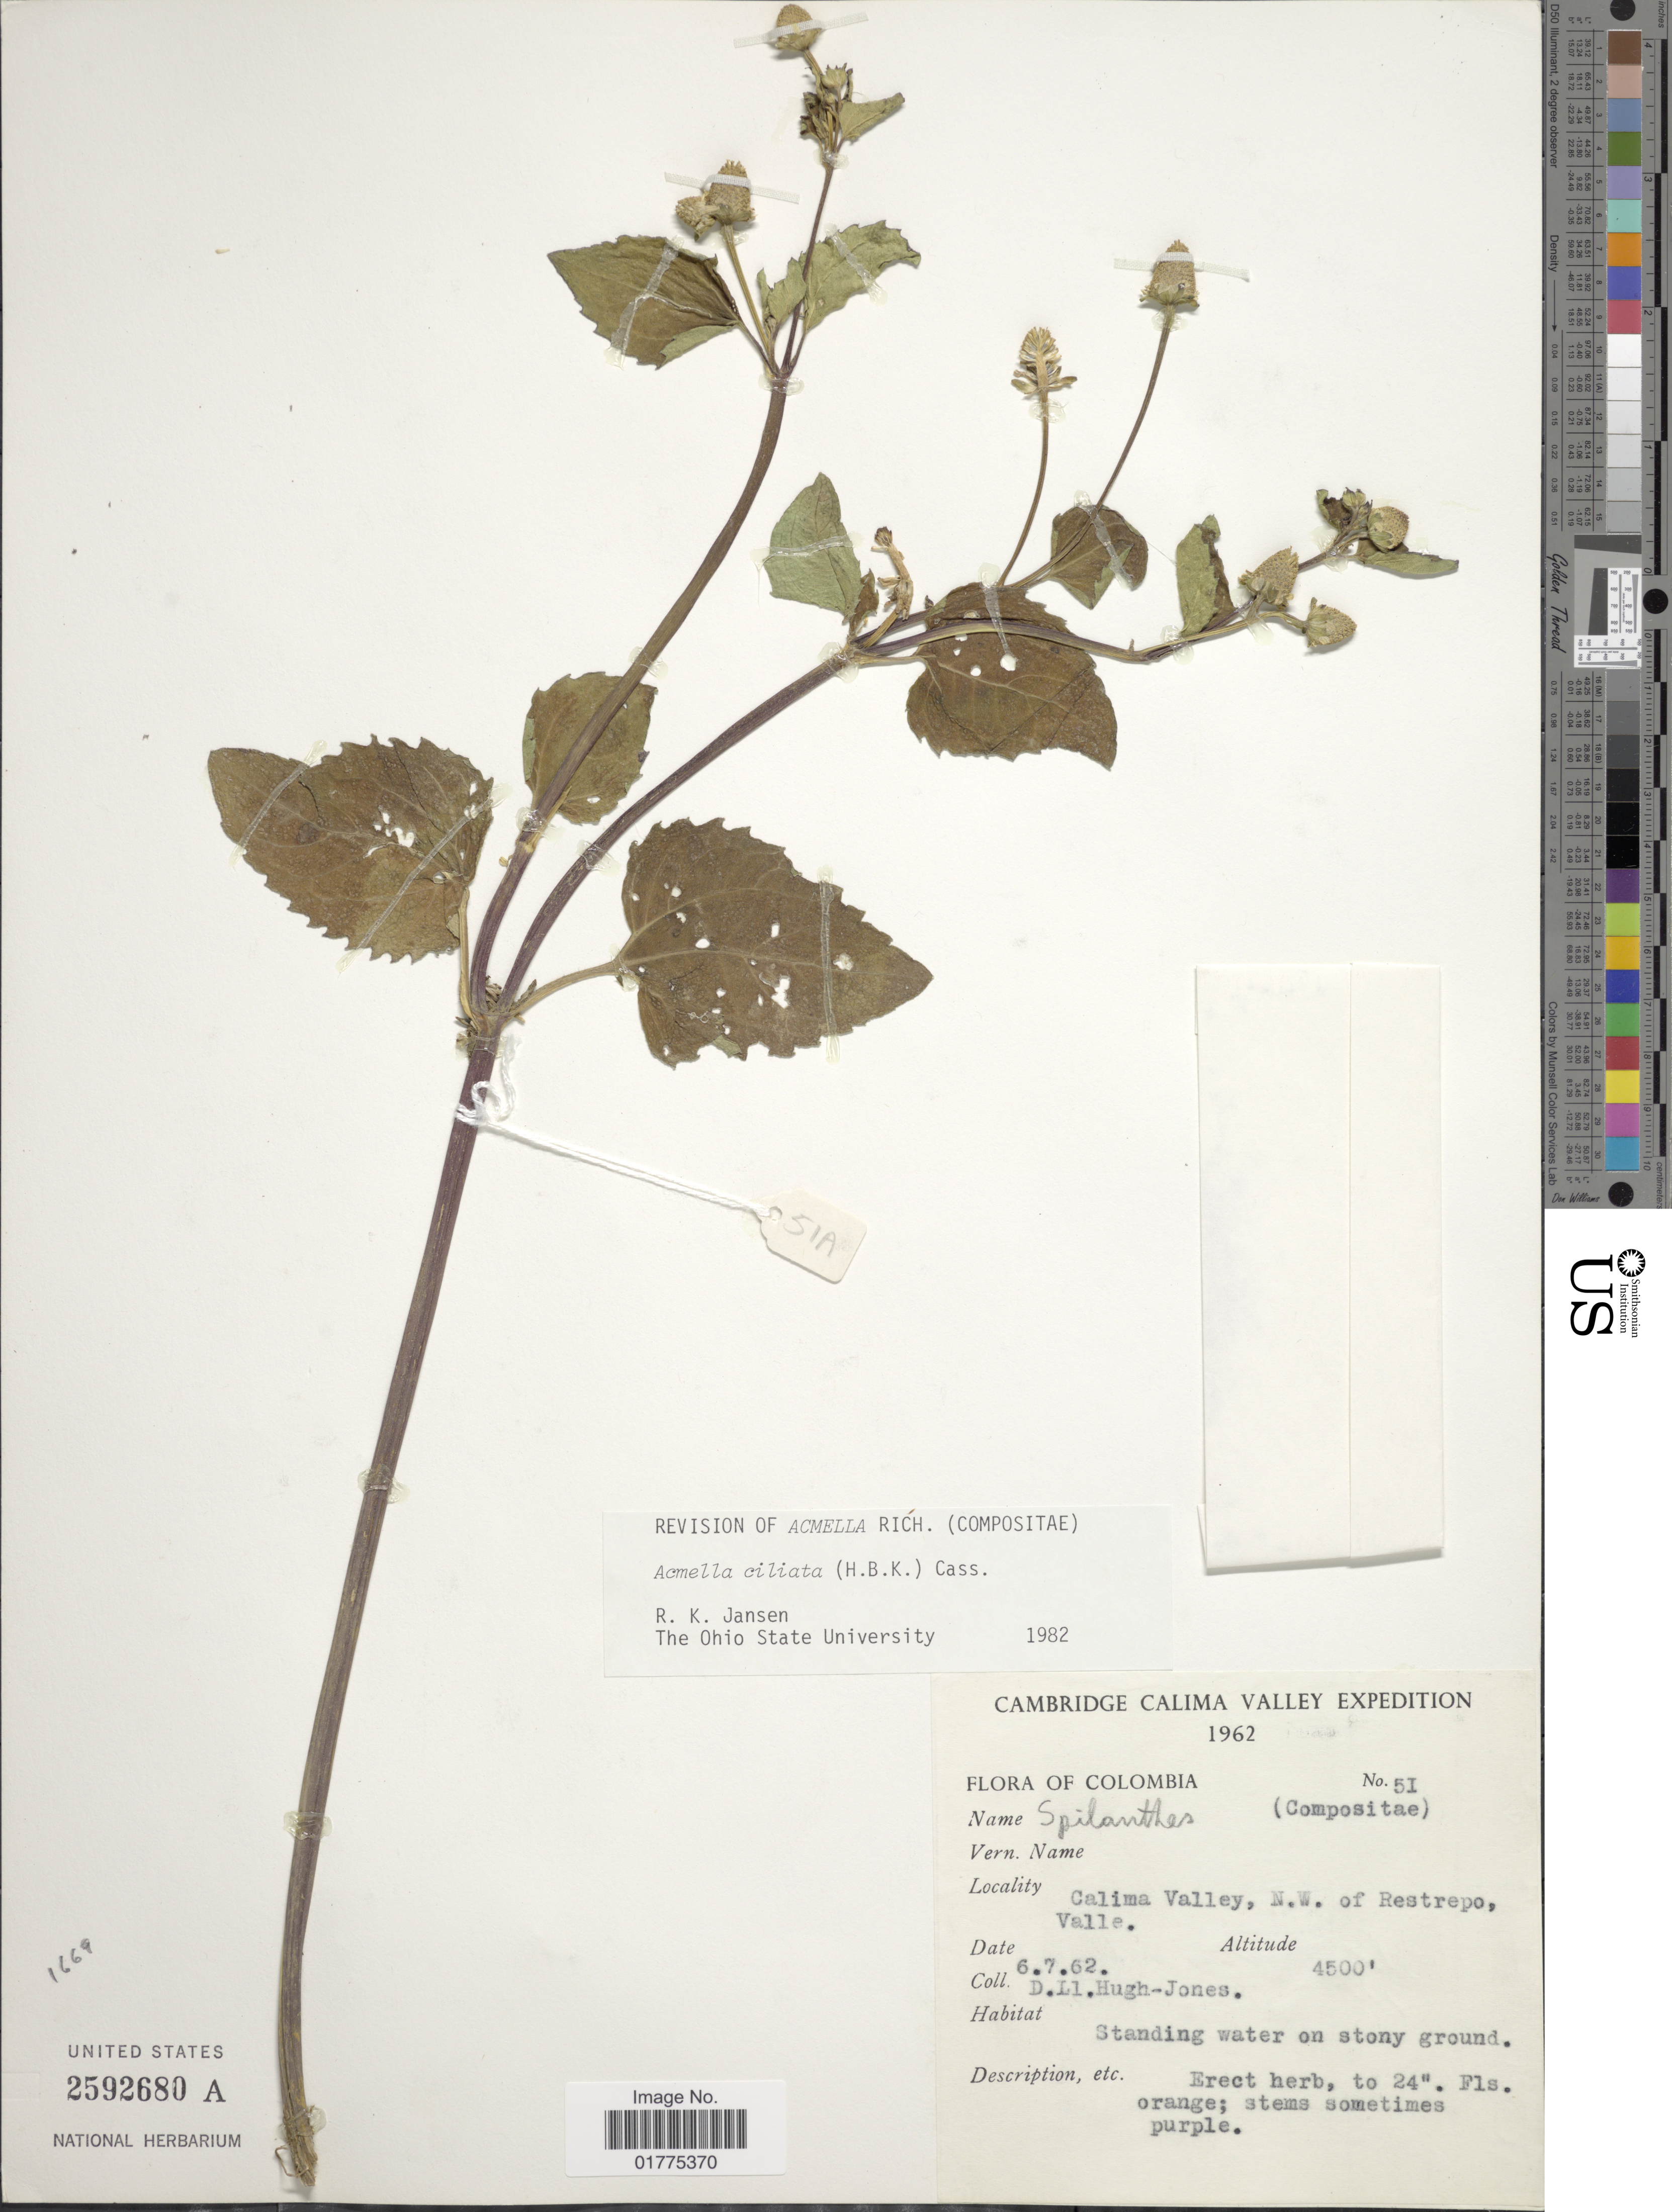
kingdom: Plantae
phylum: Tracheophyta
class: Magnoliopsida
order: Asterales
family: Asteraceae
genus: Acmella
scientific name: Acmella ciliata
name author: (Kunth) Cass.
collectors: D. Hugh-Jones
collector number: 51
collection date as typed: Transcribed d/m/y: 6/7/62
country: Colombia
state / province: Valle del Cauca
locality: Cambridge Calima Valley, Calima Valley, N. W. of Restrepo, Valle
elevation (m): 1372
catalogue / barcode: US 2592680A